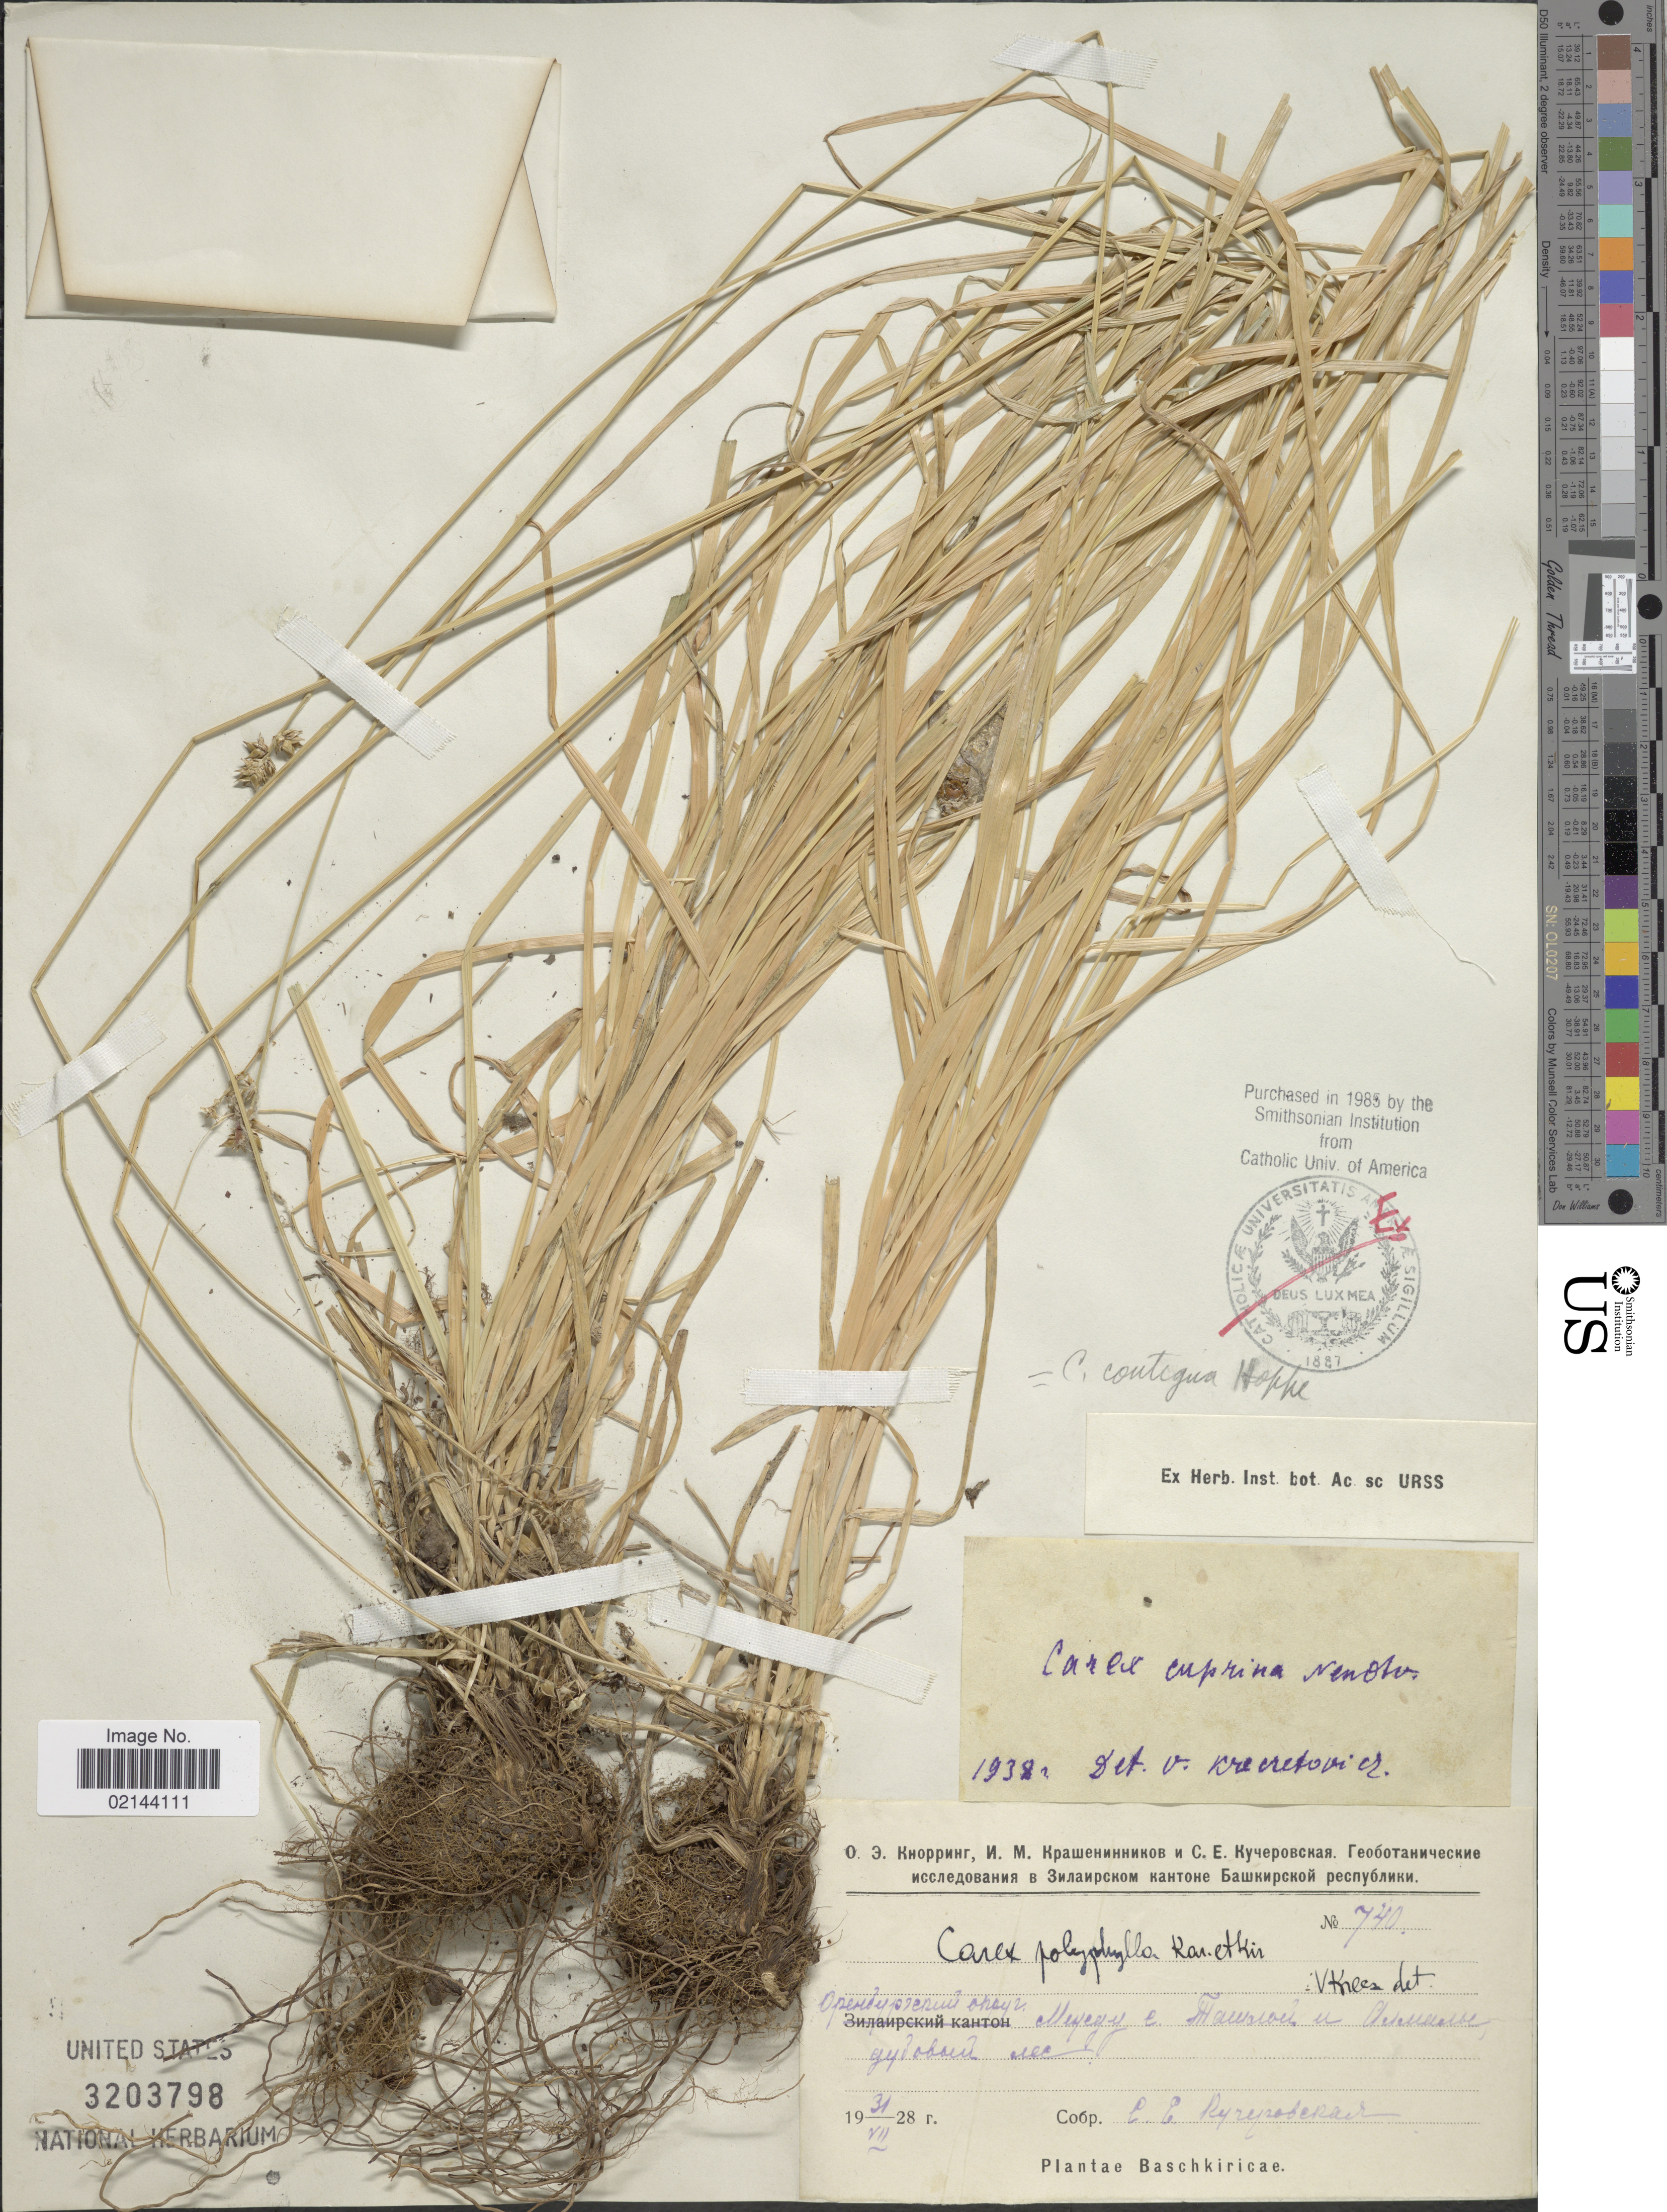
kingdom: Plantae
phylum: Tracheophyta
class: Liliopsida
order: Poales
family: Cyperaceae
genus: Carex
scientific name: Carex spicata subsp. spicata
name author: Huds.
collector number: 740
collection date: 1928-07-31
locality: Baschkiricae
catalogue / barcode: US 3203798